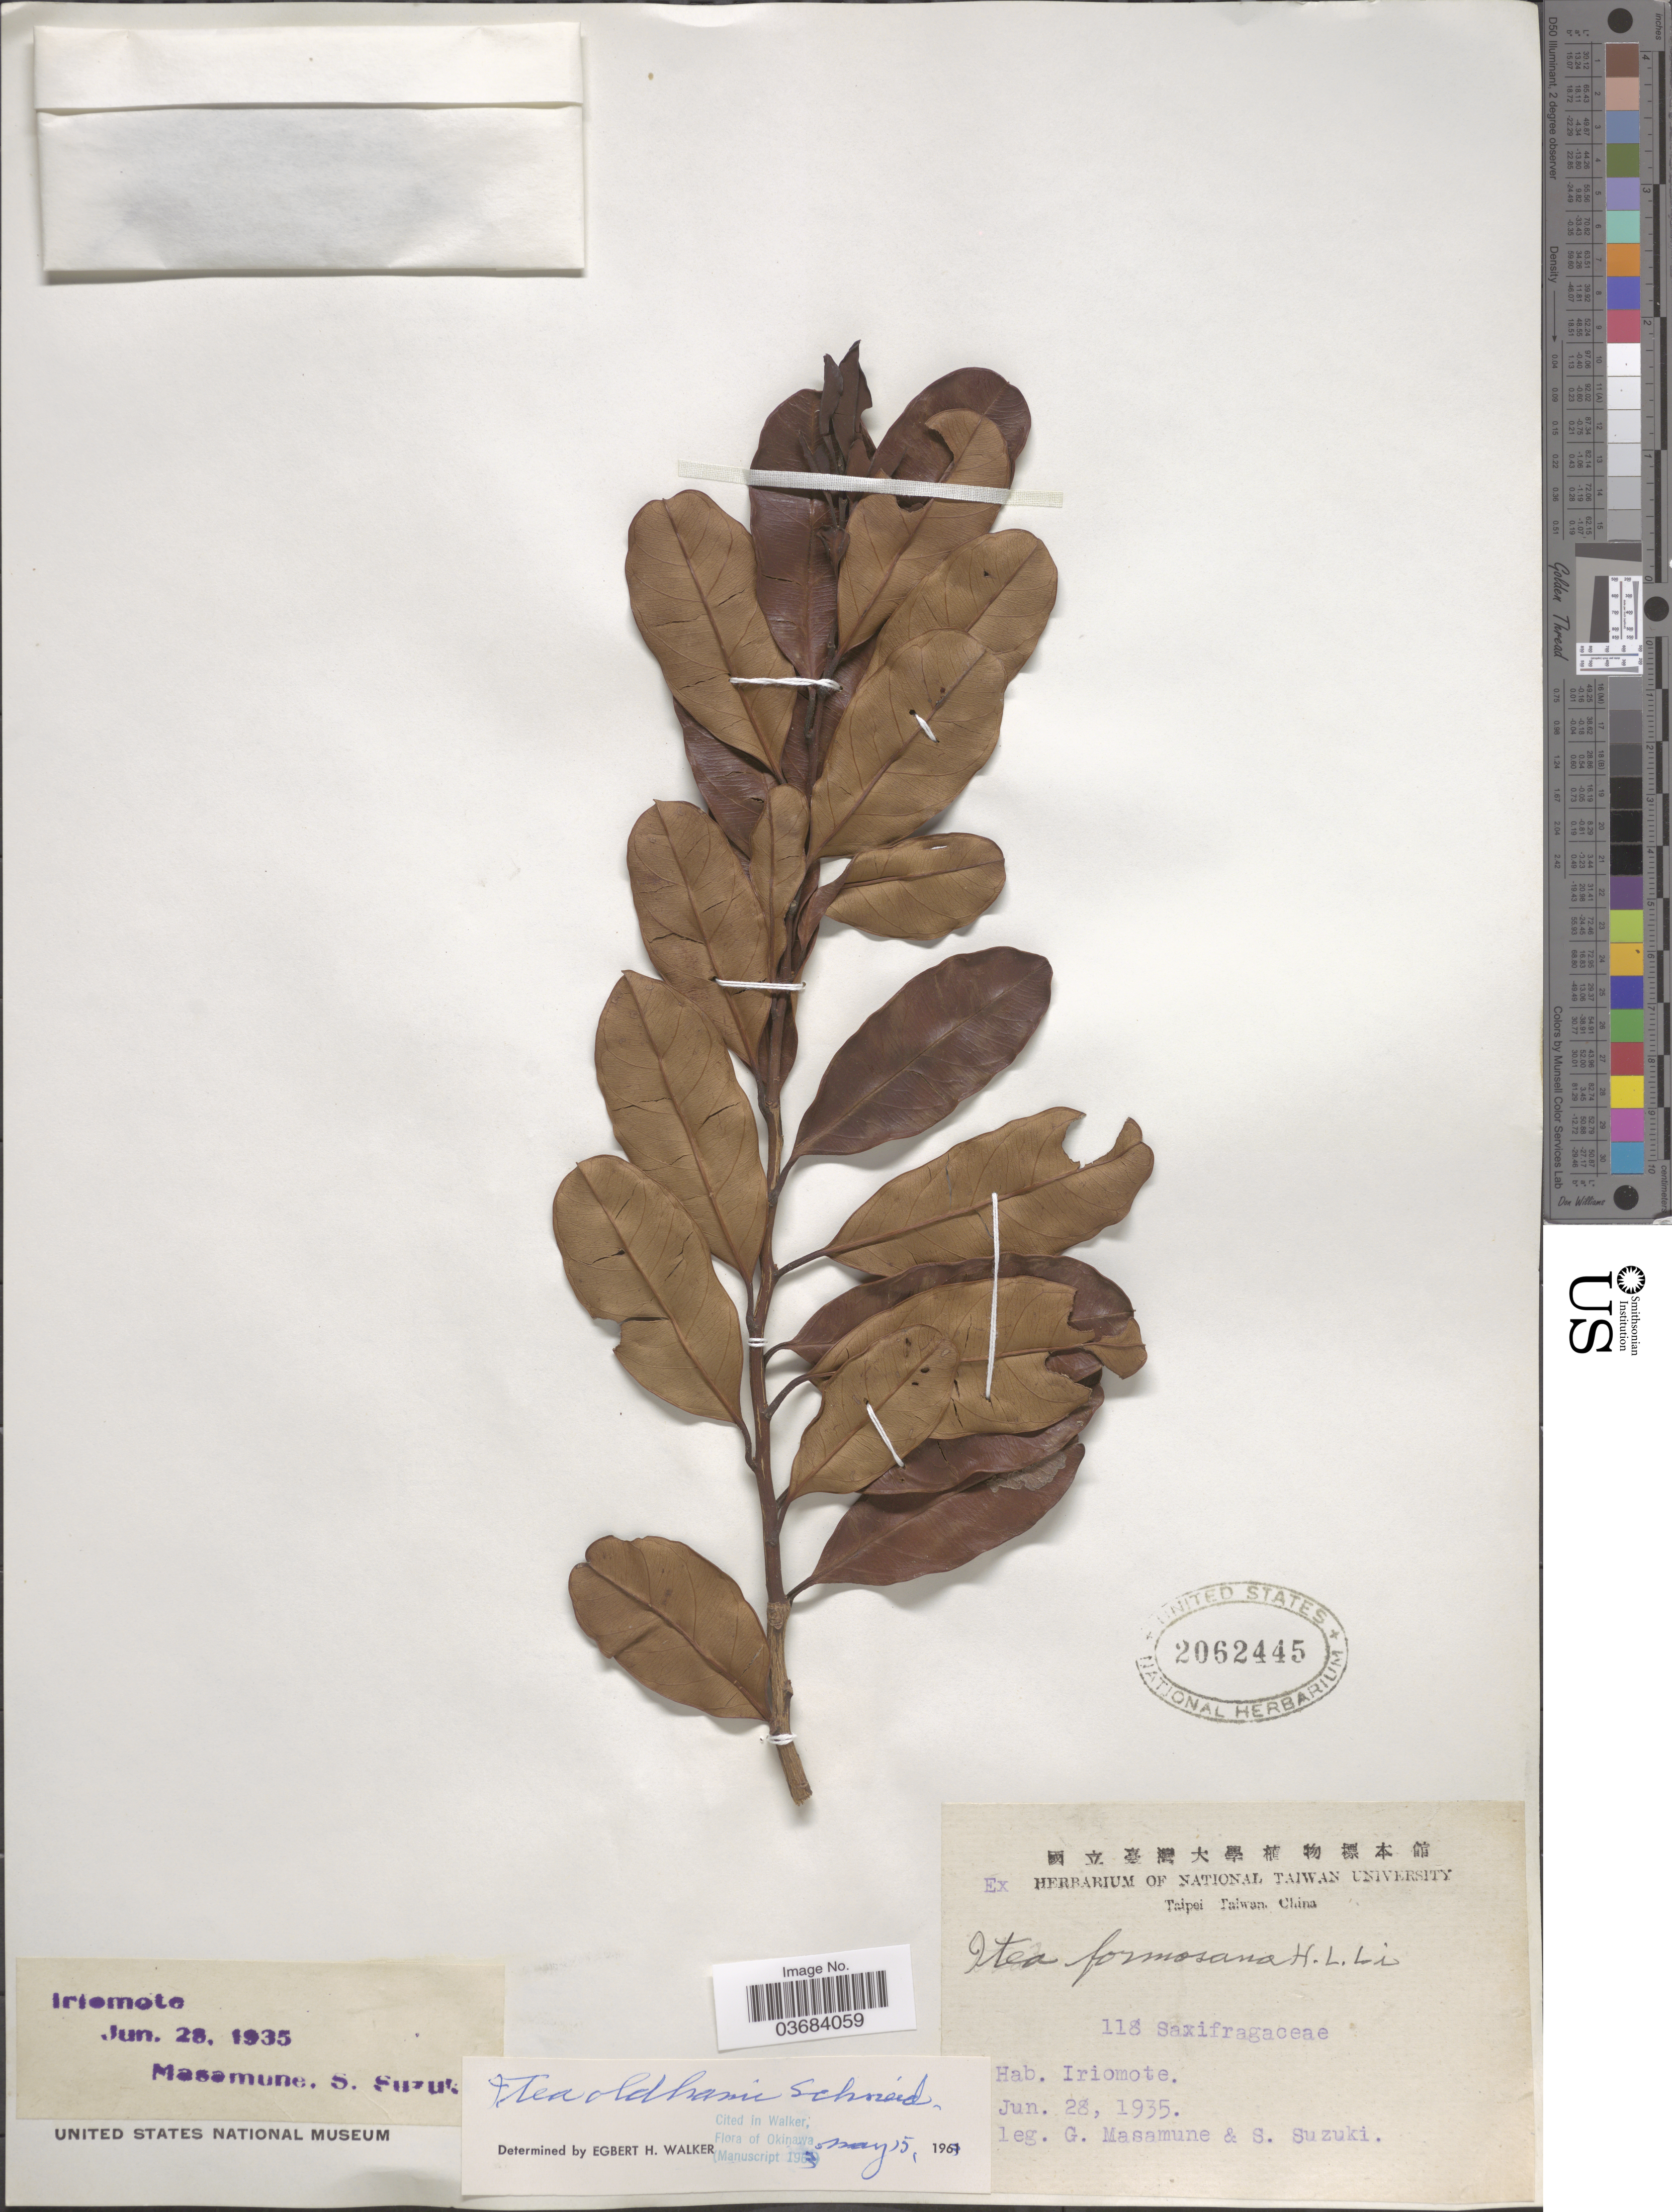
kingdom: Plantae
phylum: Tracheophyta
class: Magnoliopsida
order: Saxifragales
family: Iteaceae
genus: Itea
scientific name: Itea oldhamii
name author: C.K. Schneid.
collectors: G. Masamune & S. Suzuki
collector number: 118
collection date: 1935-06-28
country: Japan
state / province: Okinawa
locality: Iriomote.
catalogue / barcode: US 2062445